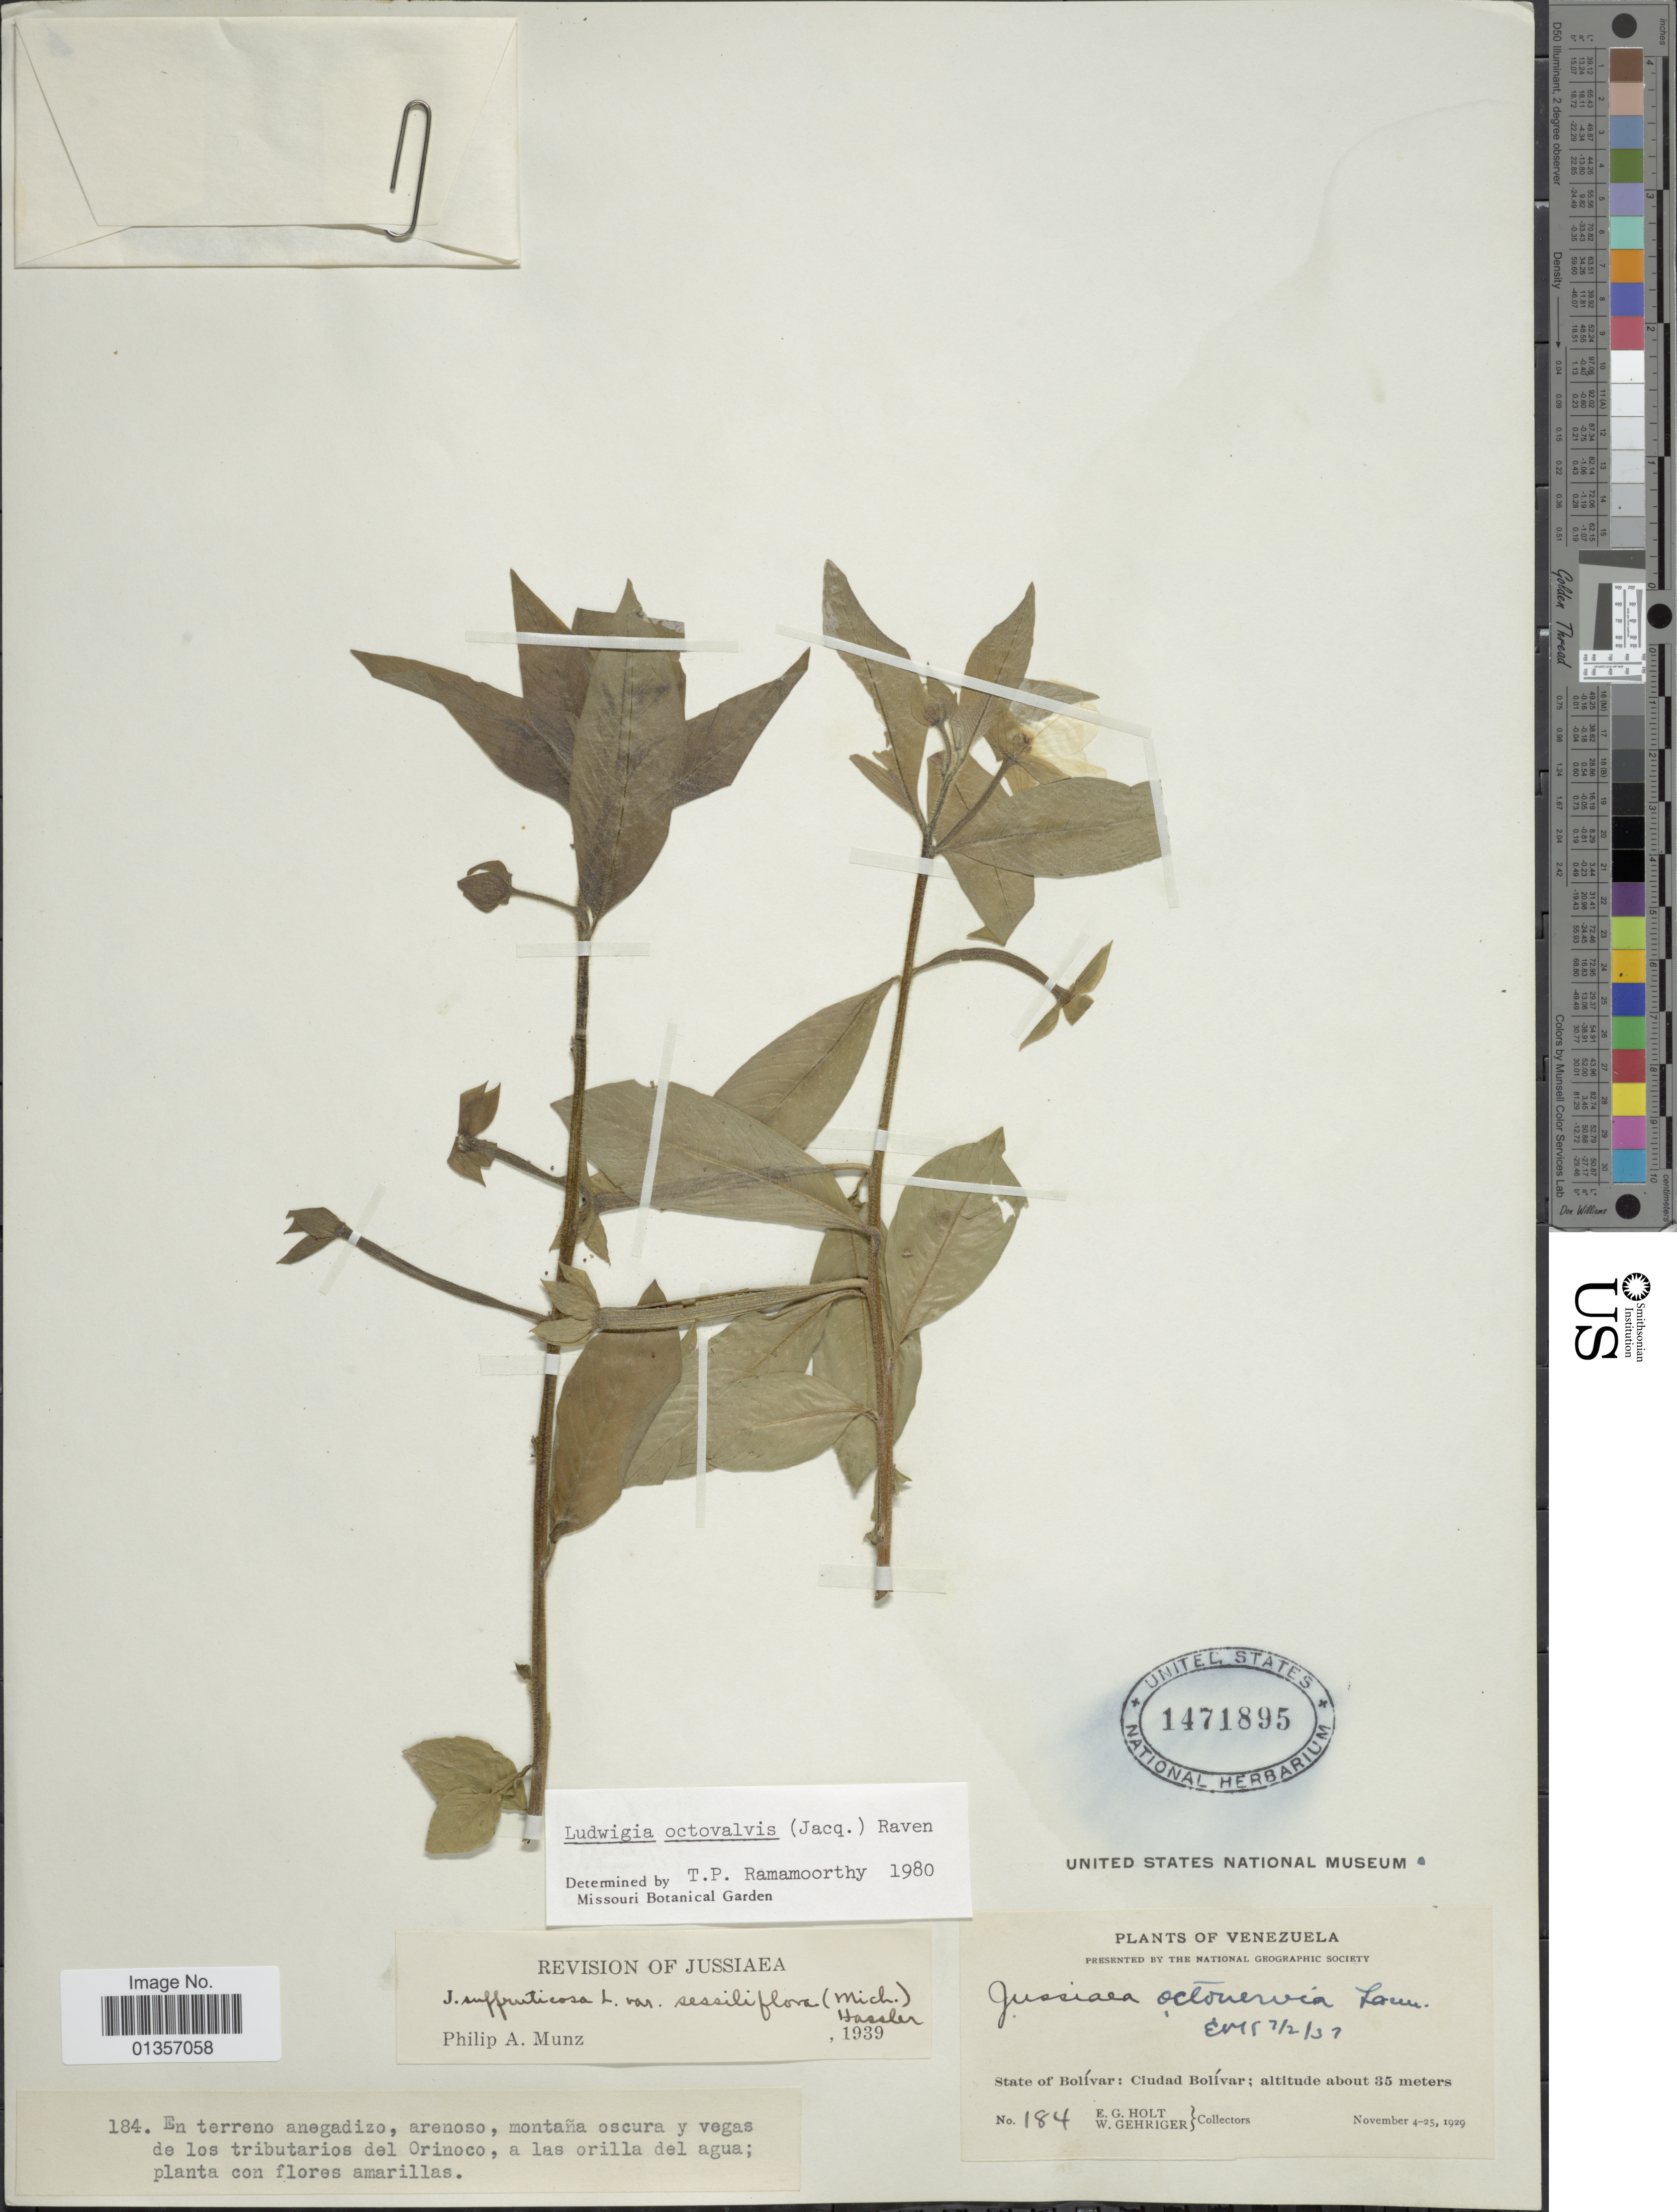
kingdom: Plantae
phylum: Tracheophyta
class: Magnoliopsida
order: Myrtales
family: Onagraceae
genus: Ludwigia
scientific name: Ludwigia octovalvis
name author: (Jacq.) P.H. Raven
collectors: E. G. Holt & W. Gehriger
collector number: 184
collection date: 1929-11-04/1929-11-25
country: Venezuela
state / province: Bolivar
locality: Ciudad Bolívar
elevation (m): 35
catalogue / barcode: US 1471895